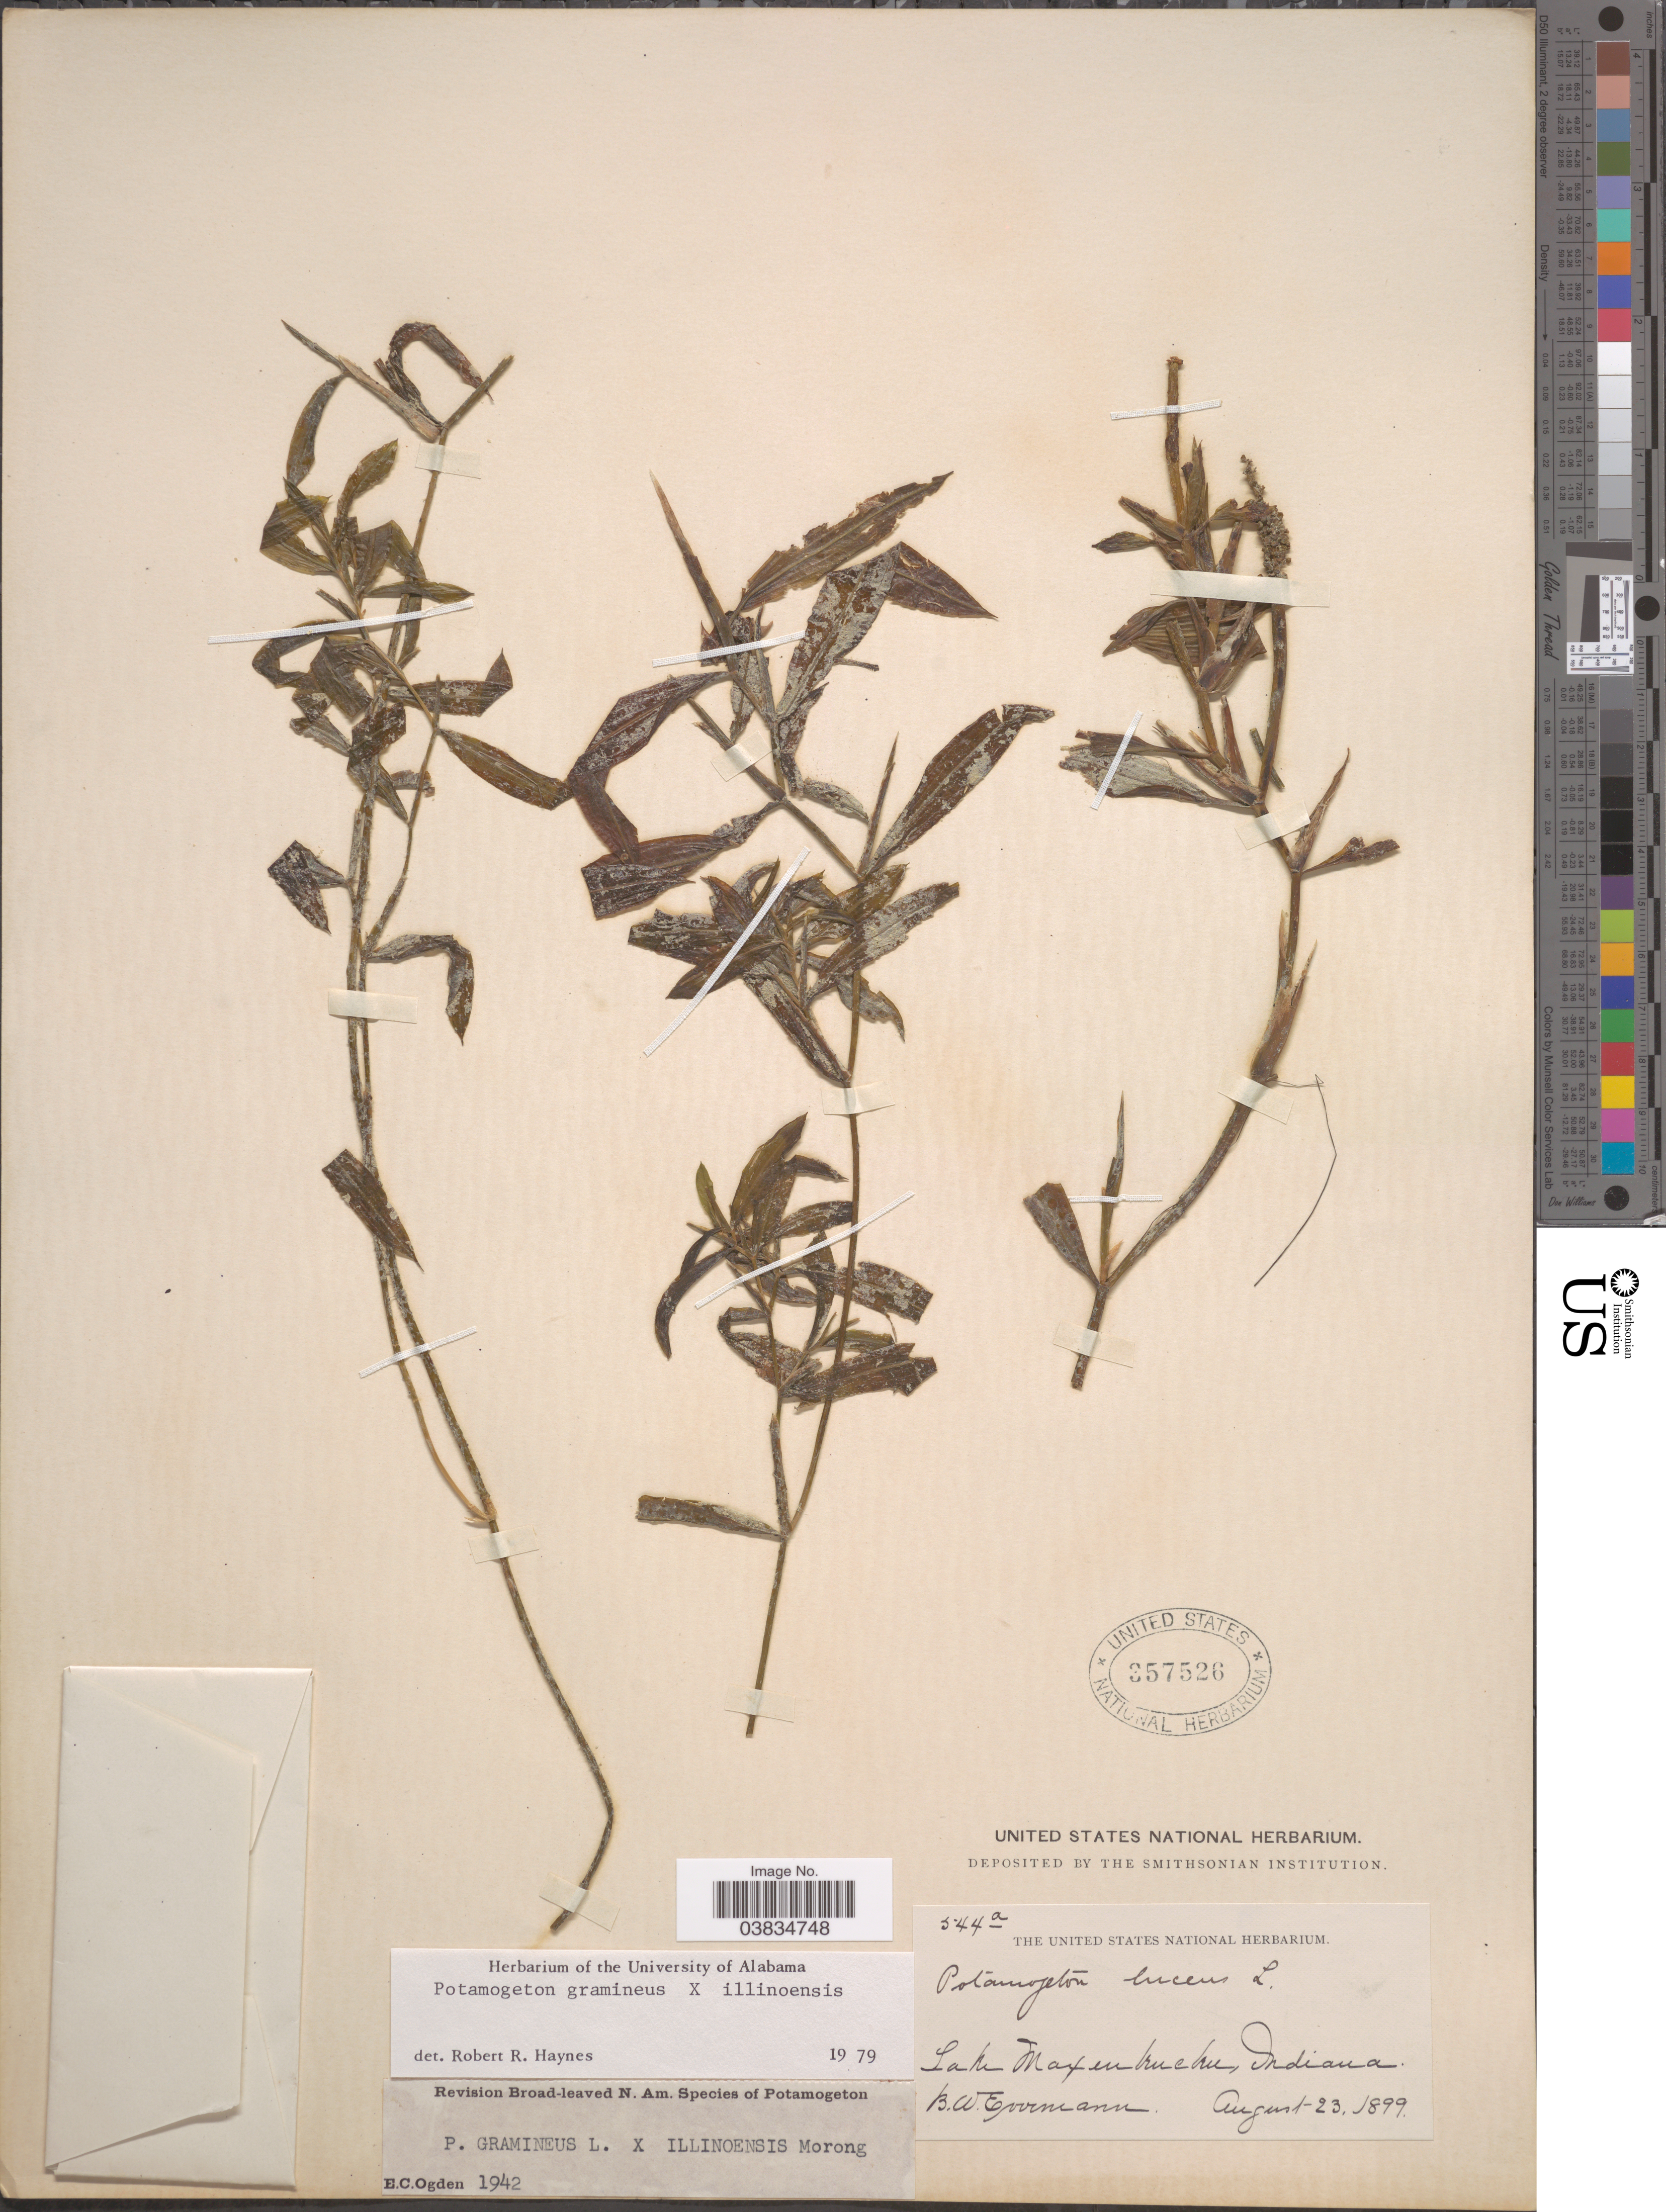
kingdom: Plantae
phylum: Tracheophyta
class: Liliopsida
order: Alismatales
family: Potamogetonaceae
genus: Potamogeton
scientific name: Potamogeton gramineus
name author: L.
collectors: B. W. Evermann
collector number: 544a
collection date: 1899-08-23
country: United States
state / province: Indiana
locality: Lake Maxinkuckee.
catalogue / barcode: US 357526